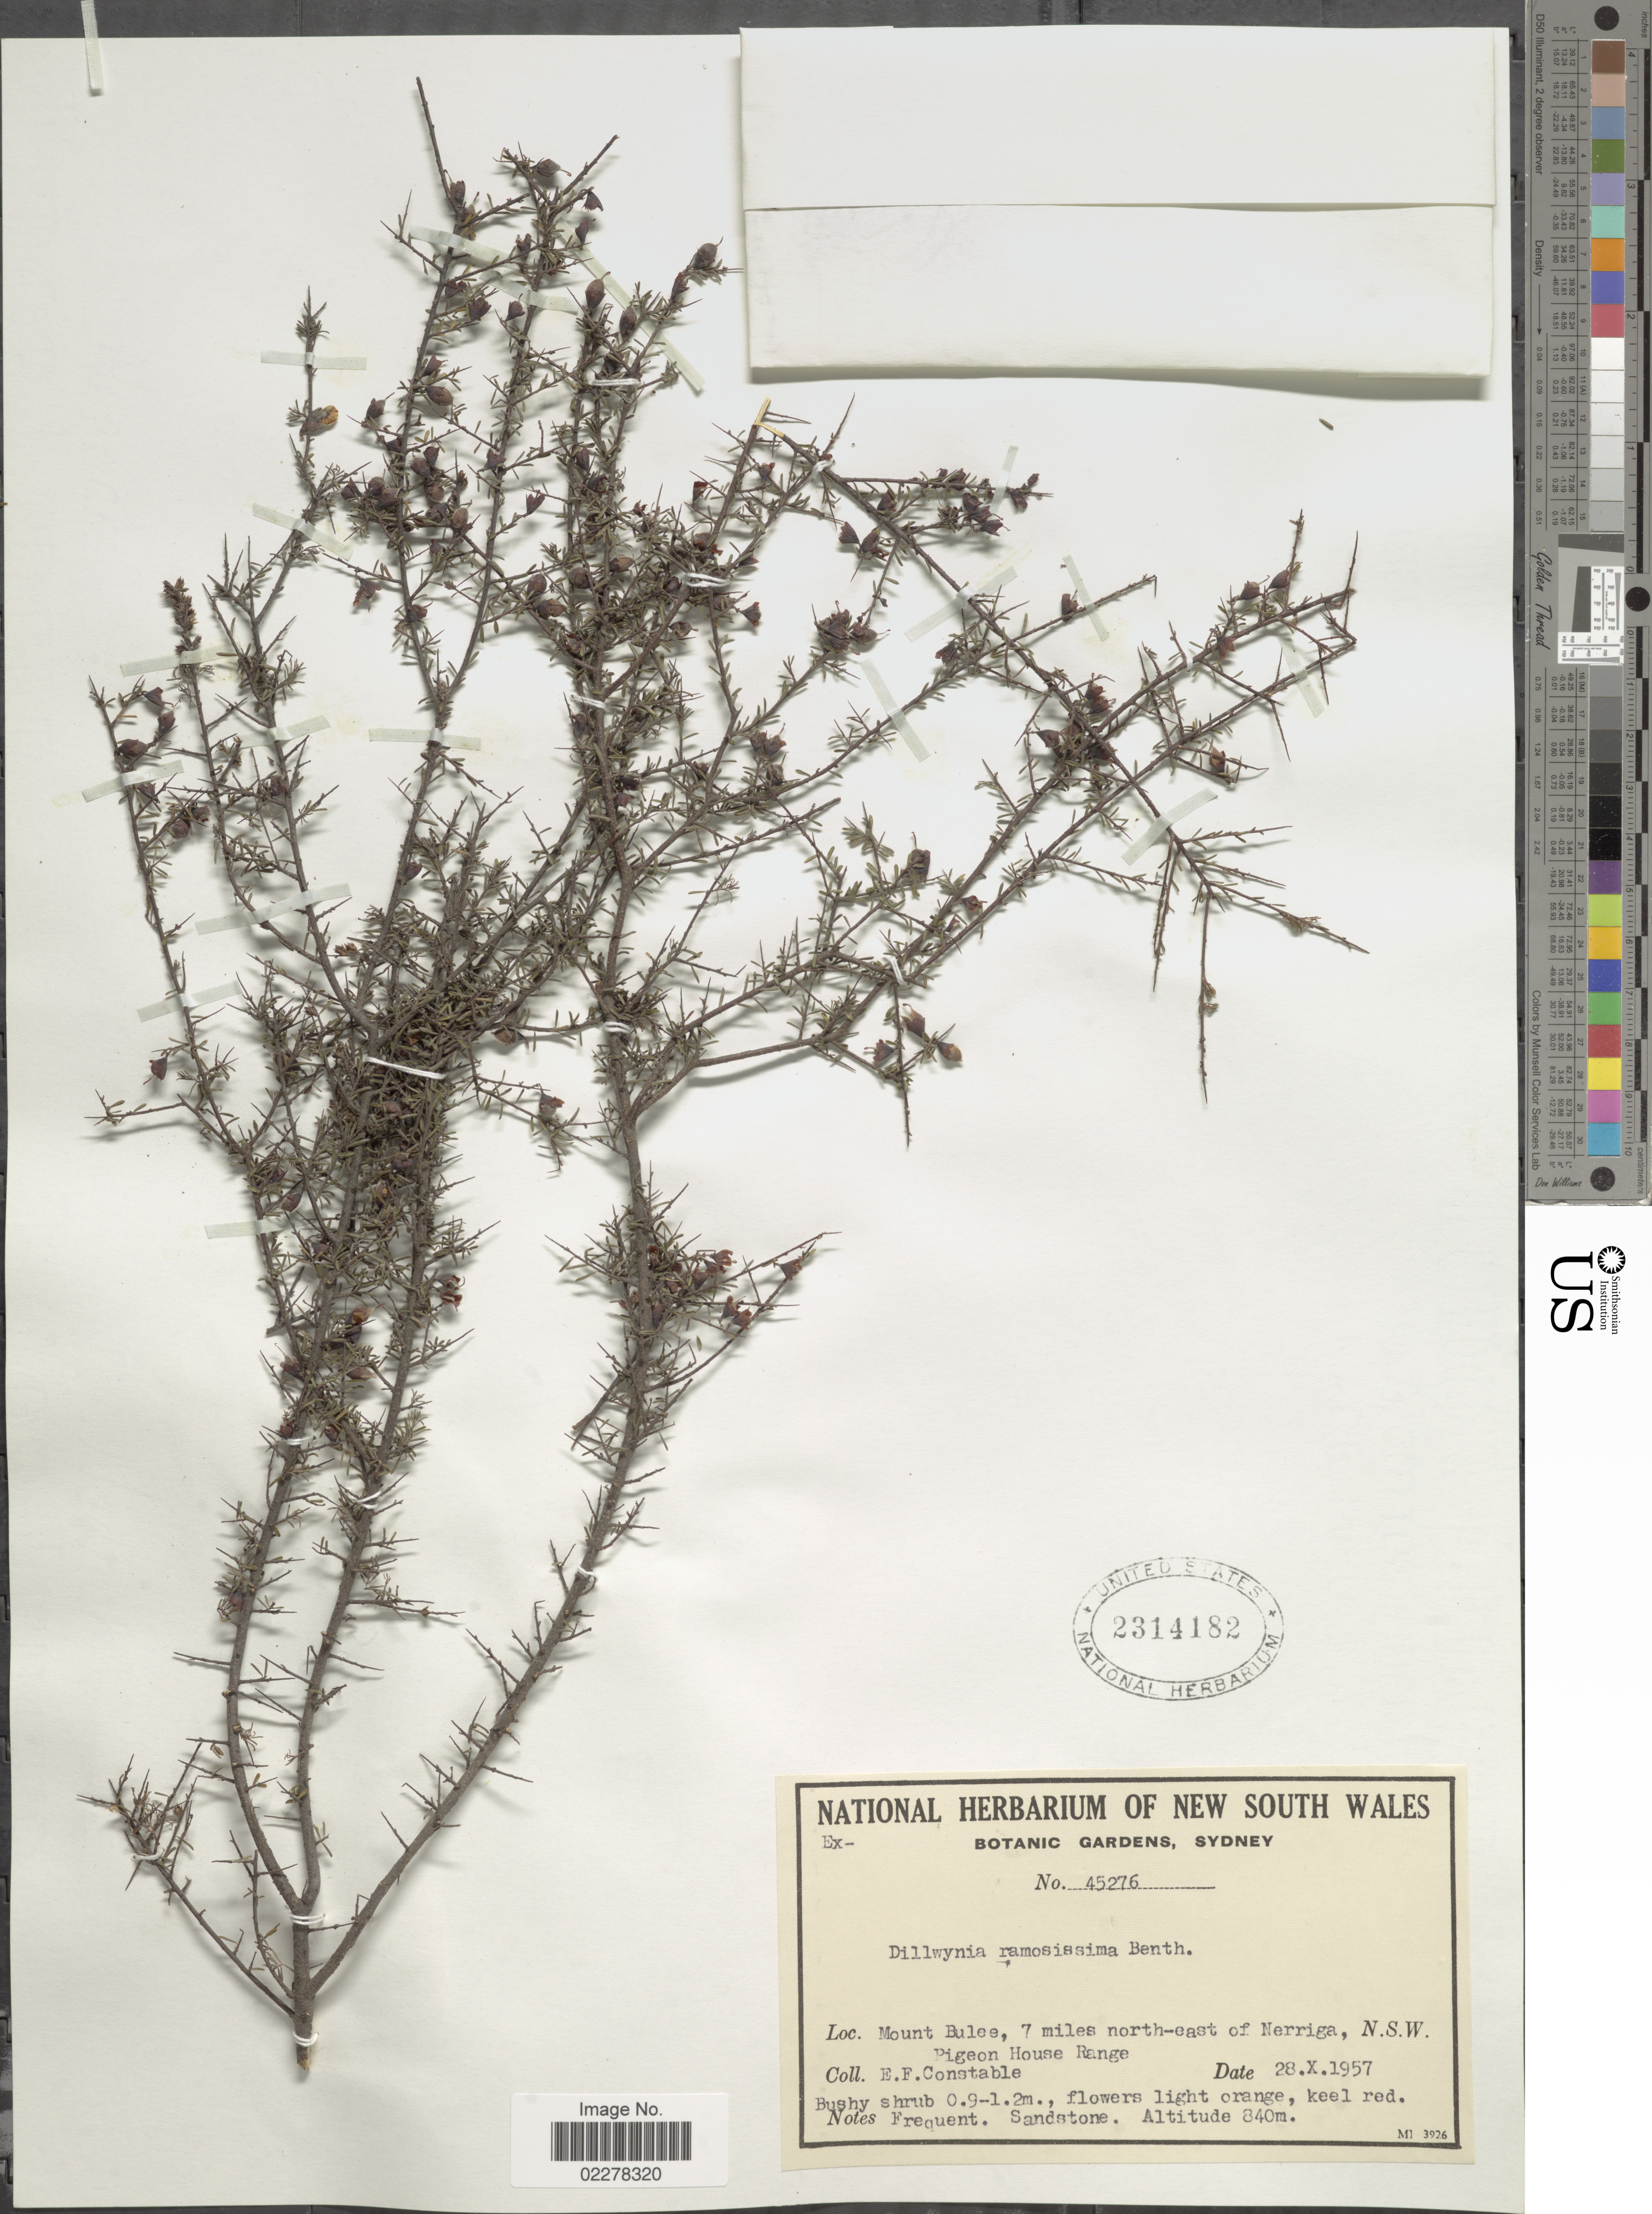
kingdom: Plantae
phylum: Tracheophyta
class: Magnoliopsida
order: Fabales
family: Fabaceae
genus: Dillwynia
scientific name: Dillwynia ramosissima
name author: Benth.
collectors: E. F. Constable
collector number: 45276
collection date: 1957-10-28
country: Australia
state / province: New South Wales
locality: Mount Bulee, 7 mile north-east of Nerriga, Pigeon House Range. N.S.W.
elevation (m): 840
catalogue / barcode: US 2314182